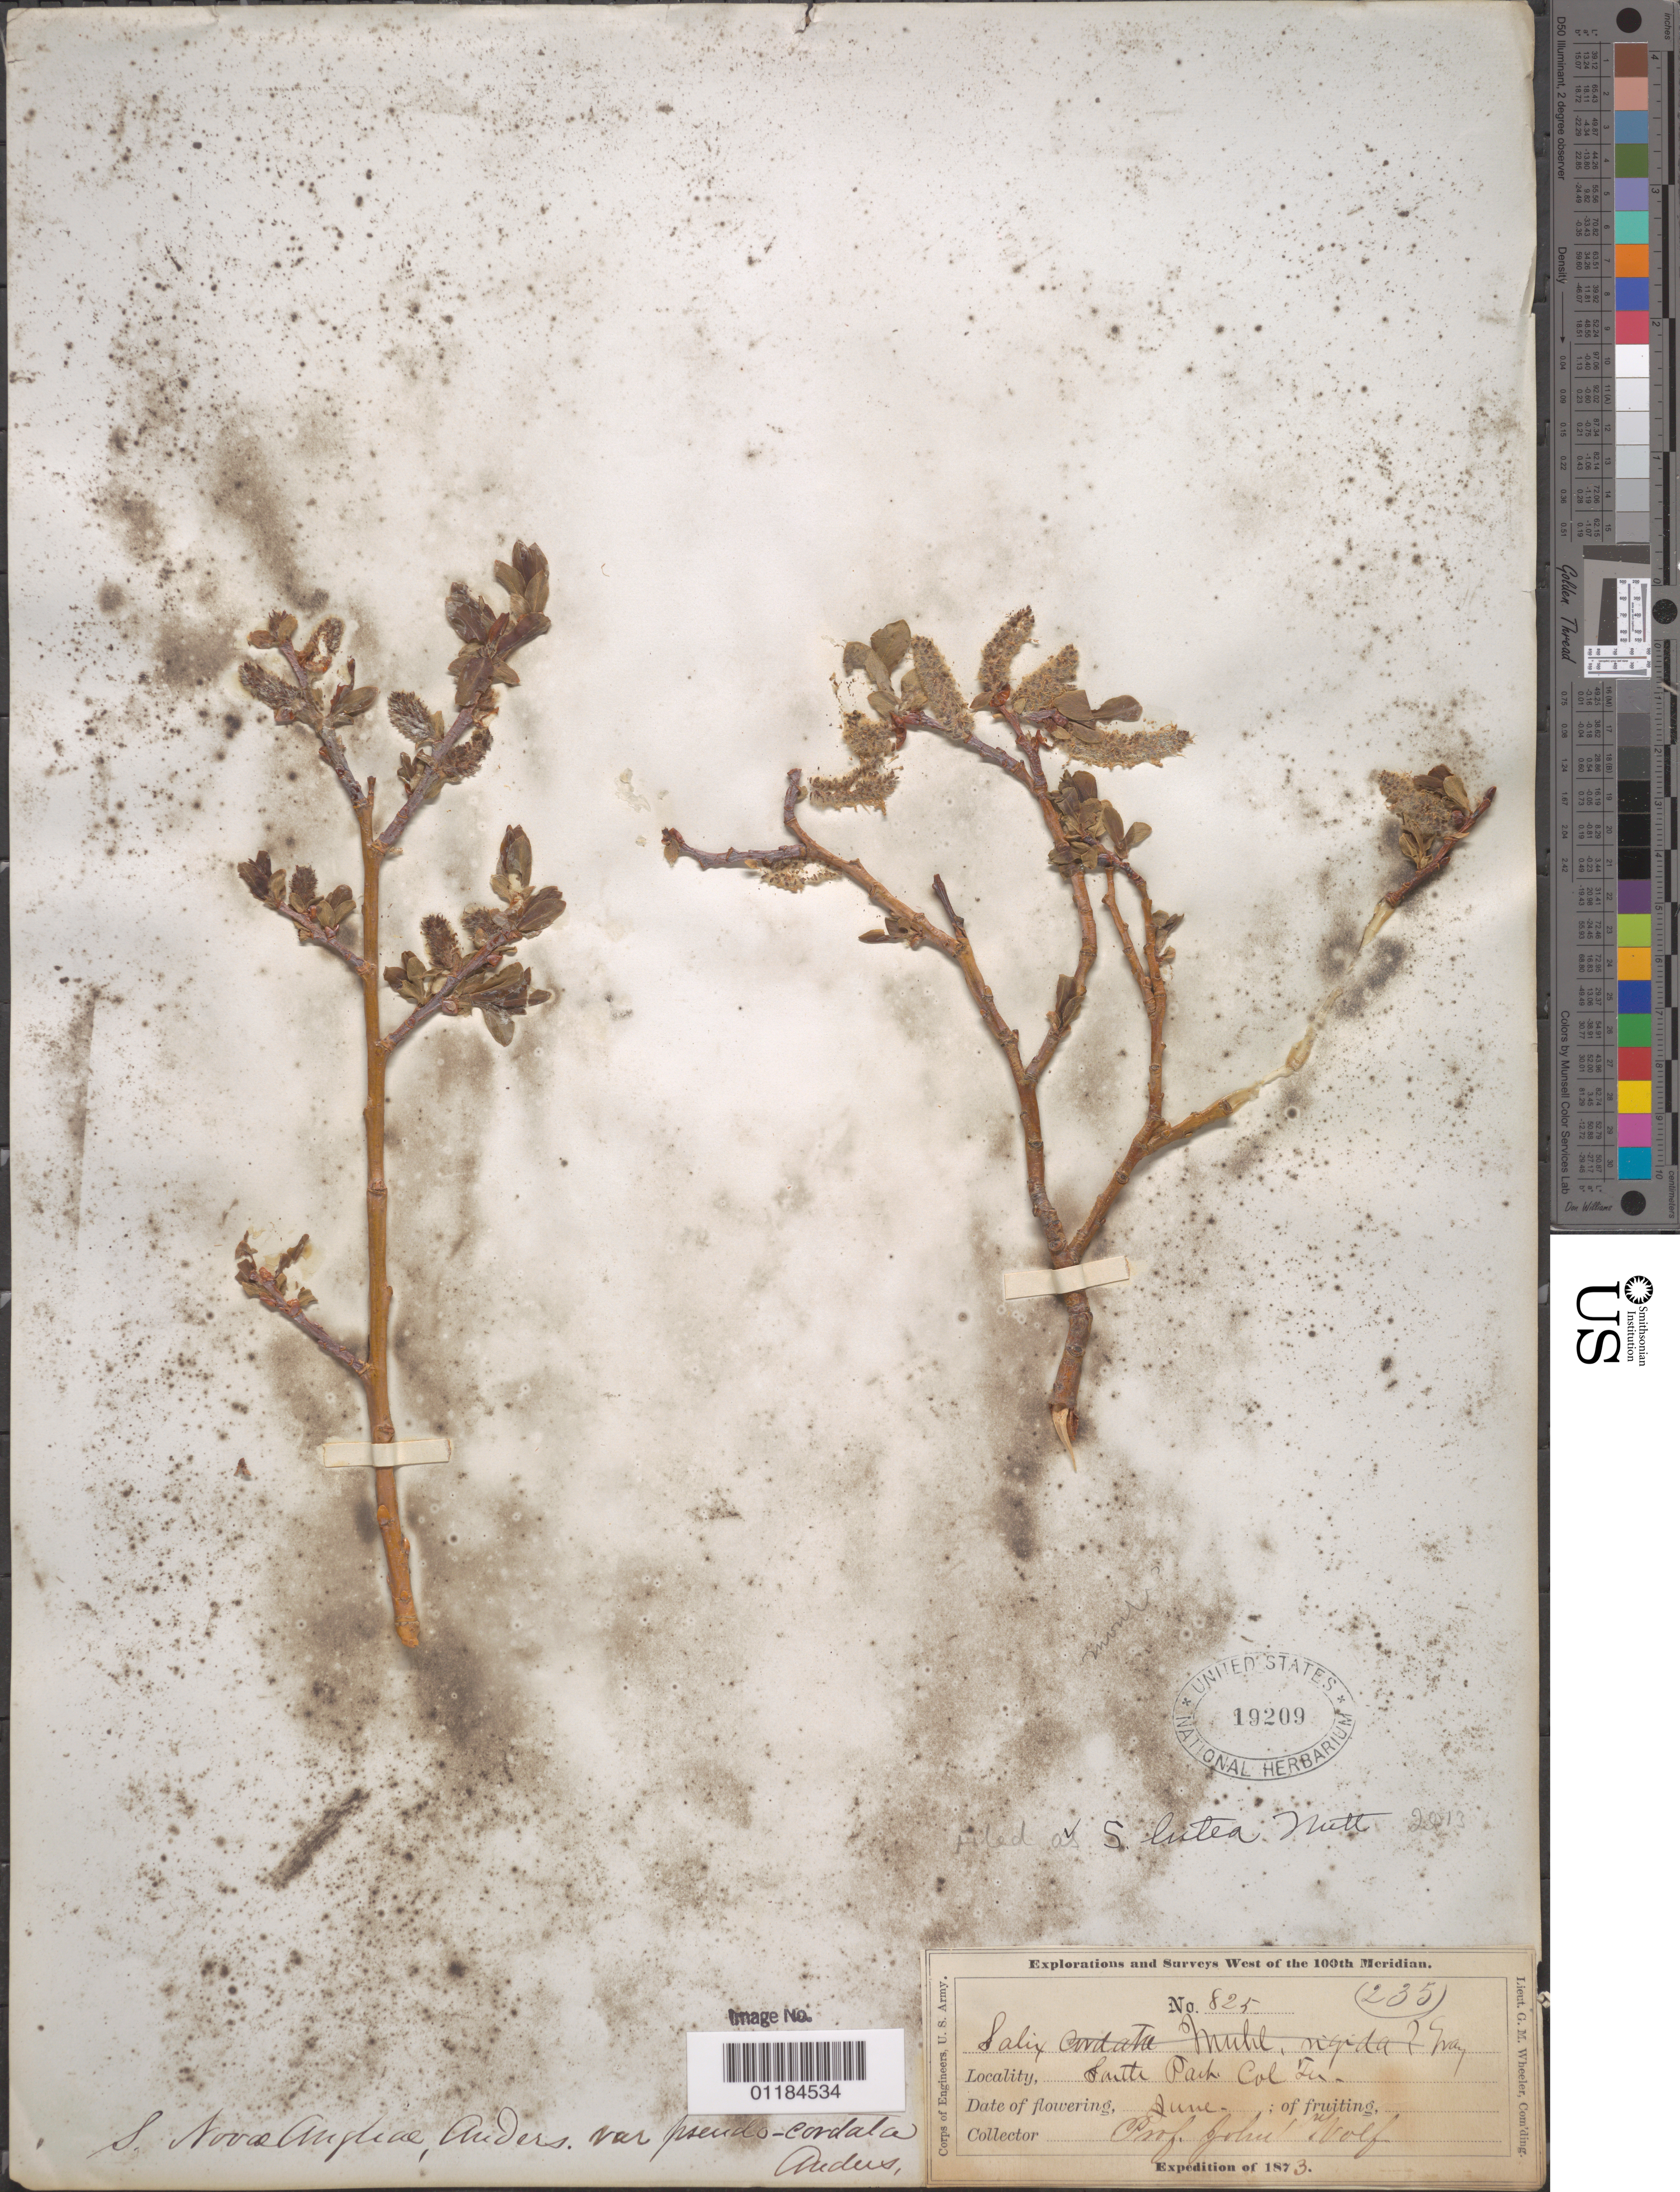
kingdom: Plantae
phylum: Tracheophyta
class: Magnoliopsida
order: Malpighiales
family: Salicaceae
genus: Salix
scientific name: Salix lutea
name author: Nutt.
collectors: J. Wolf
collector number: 825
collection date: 1873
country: United States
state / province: Colorado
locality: South Park.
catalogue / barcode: US 19209